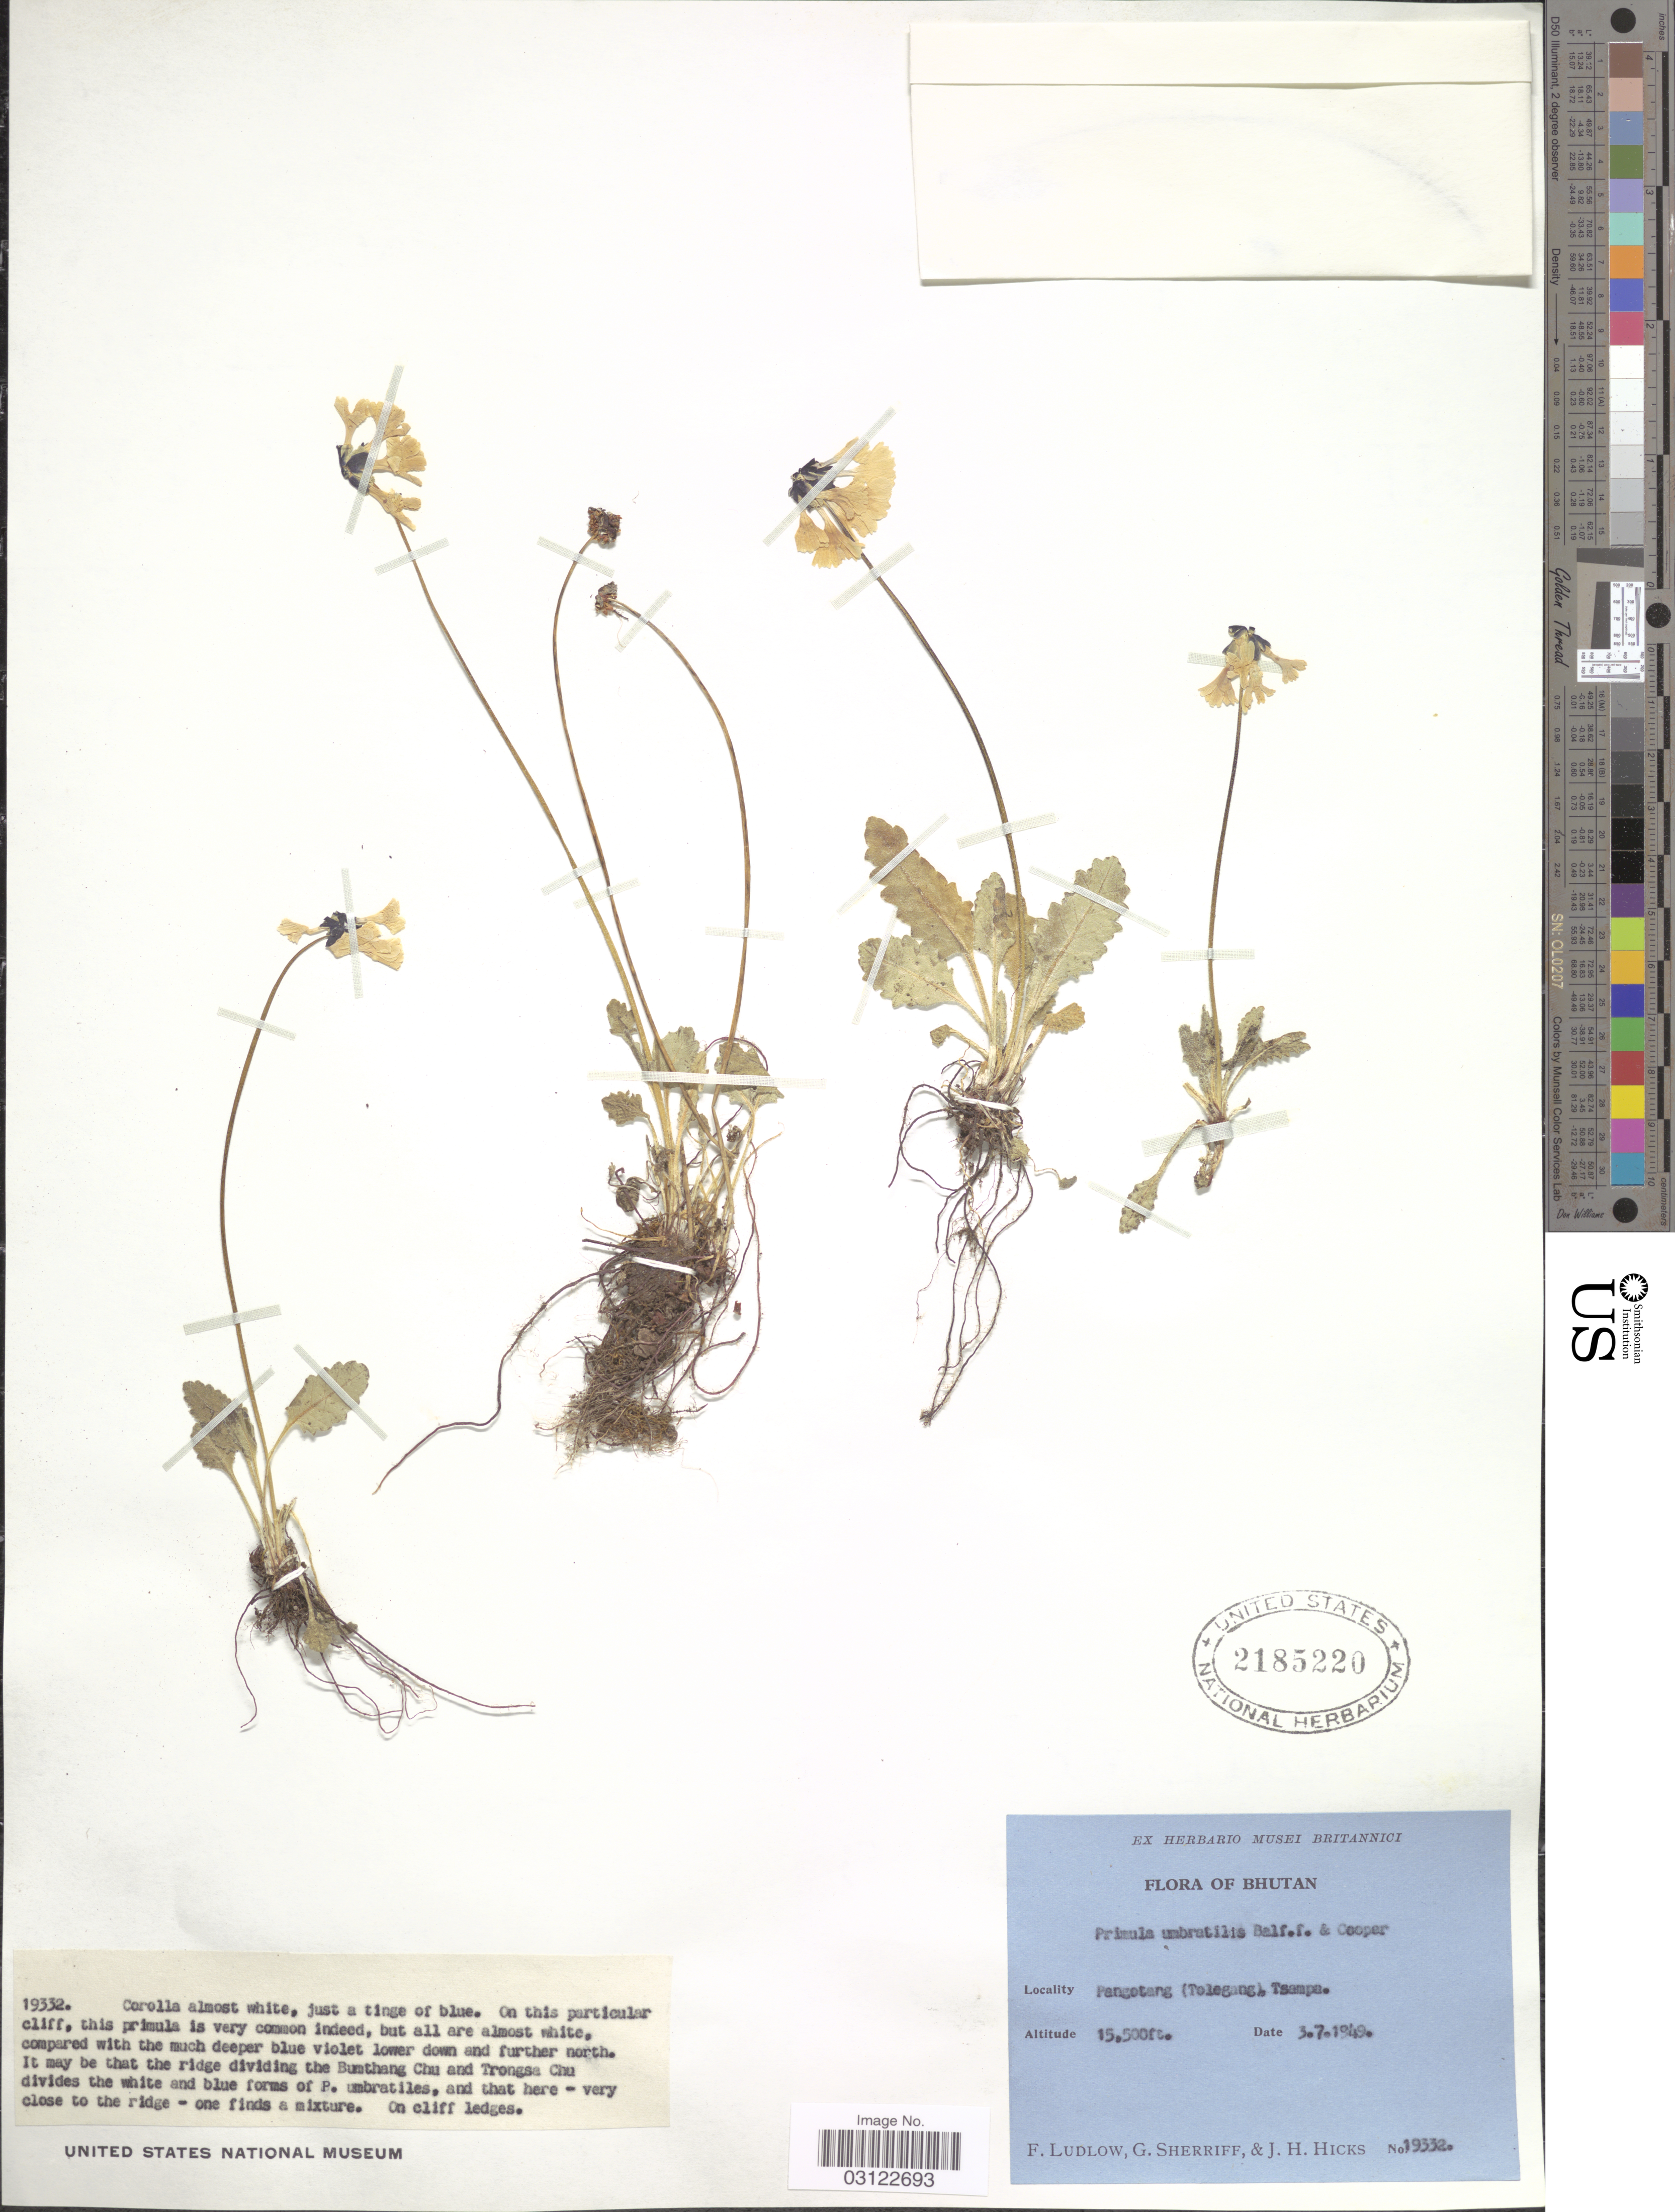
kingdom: Plantae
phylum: Tracheophyta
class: Magnoliopsida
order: Ericales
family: Primulaceae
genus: Primula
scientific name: Primula umbratilis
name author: Balf. f. & R.E. Cooper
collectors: F. Ludlow, G. Sherriff & J. H. Hicks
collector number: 19332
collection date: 1949-07-03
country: Bhutan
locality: Pangotang (Tolegang), Tsampa.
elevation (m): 4724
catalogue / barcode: US 2185220